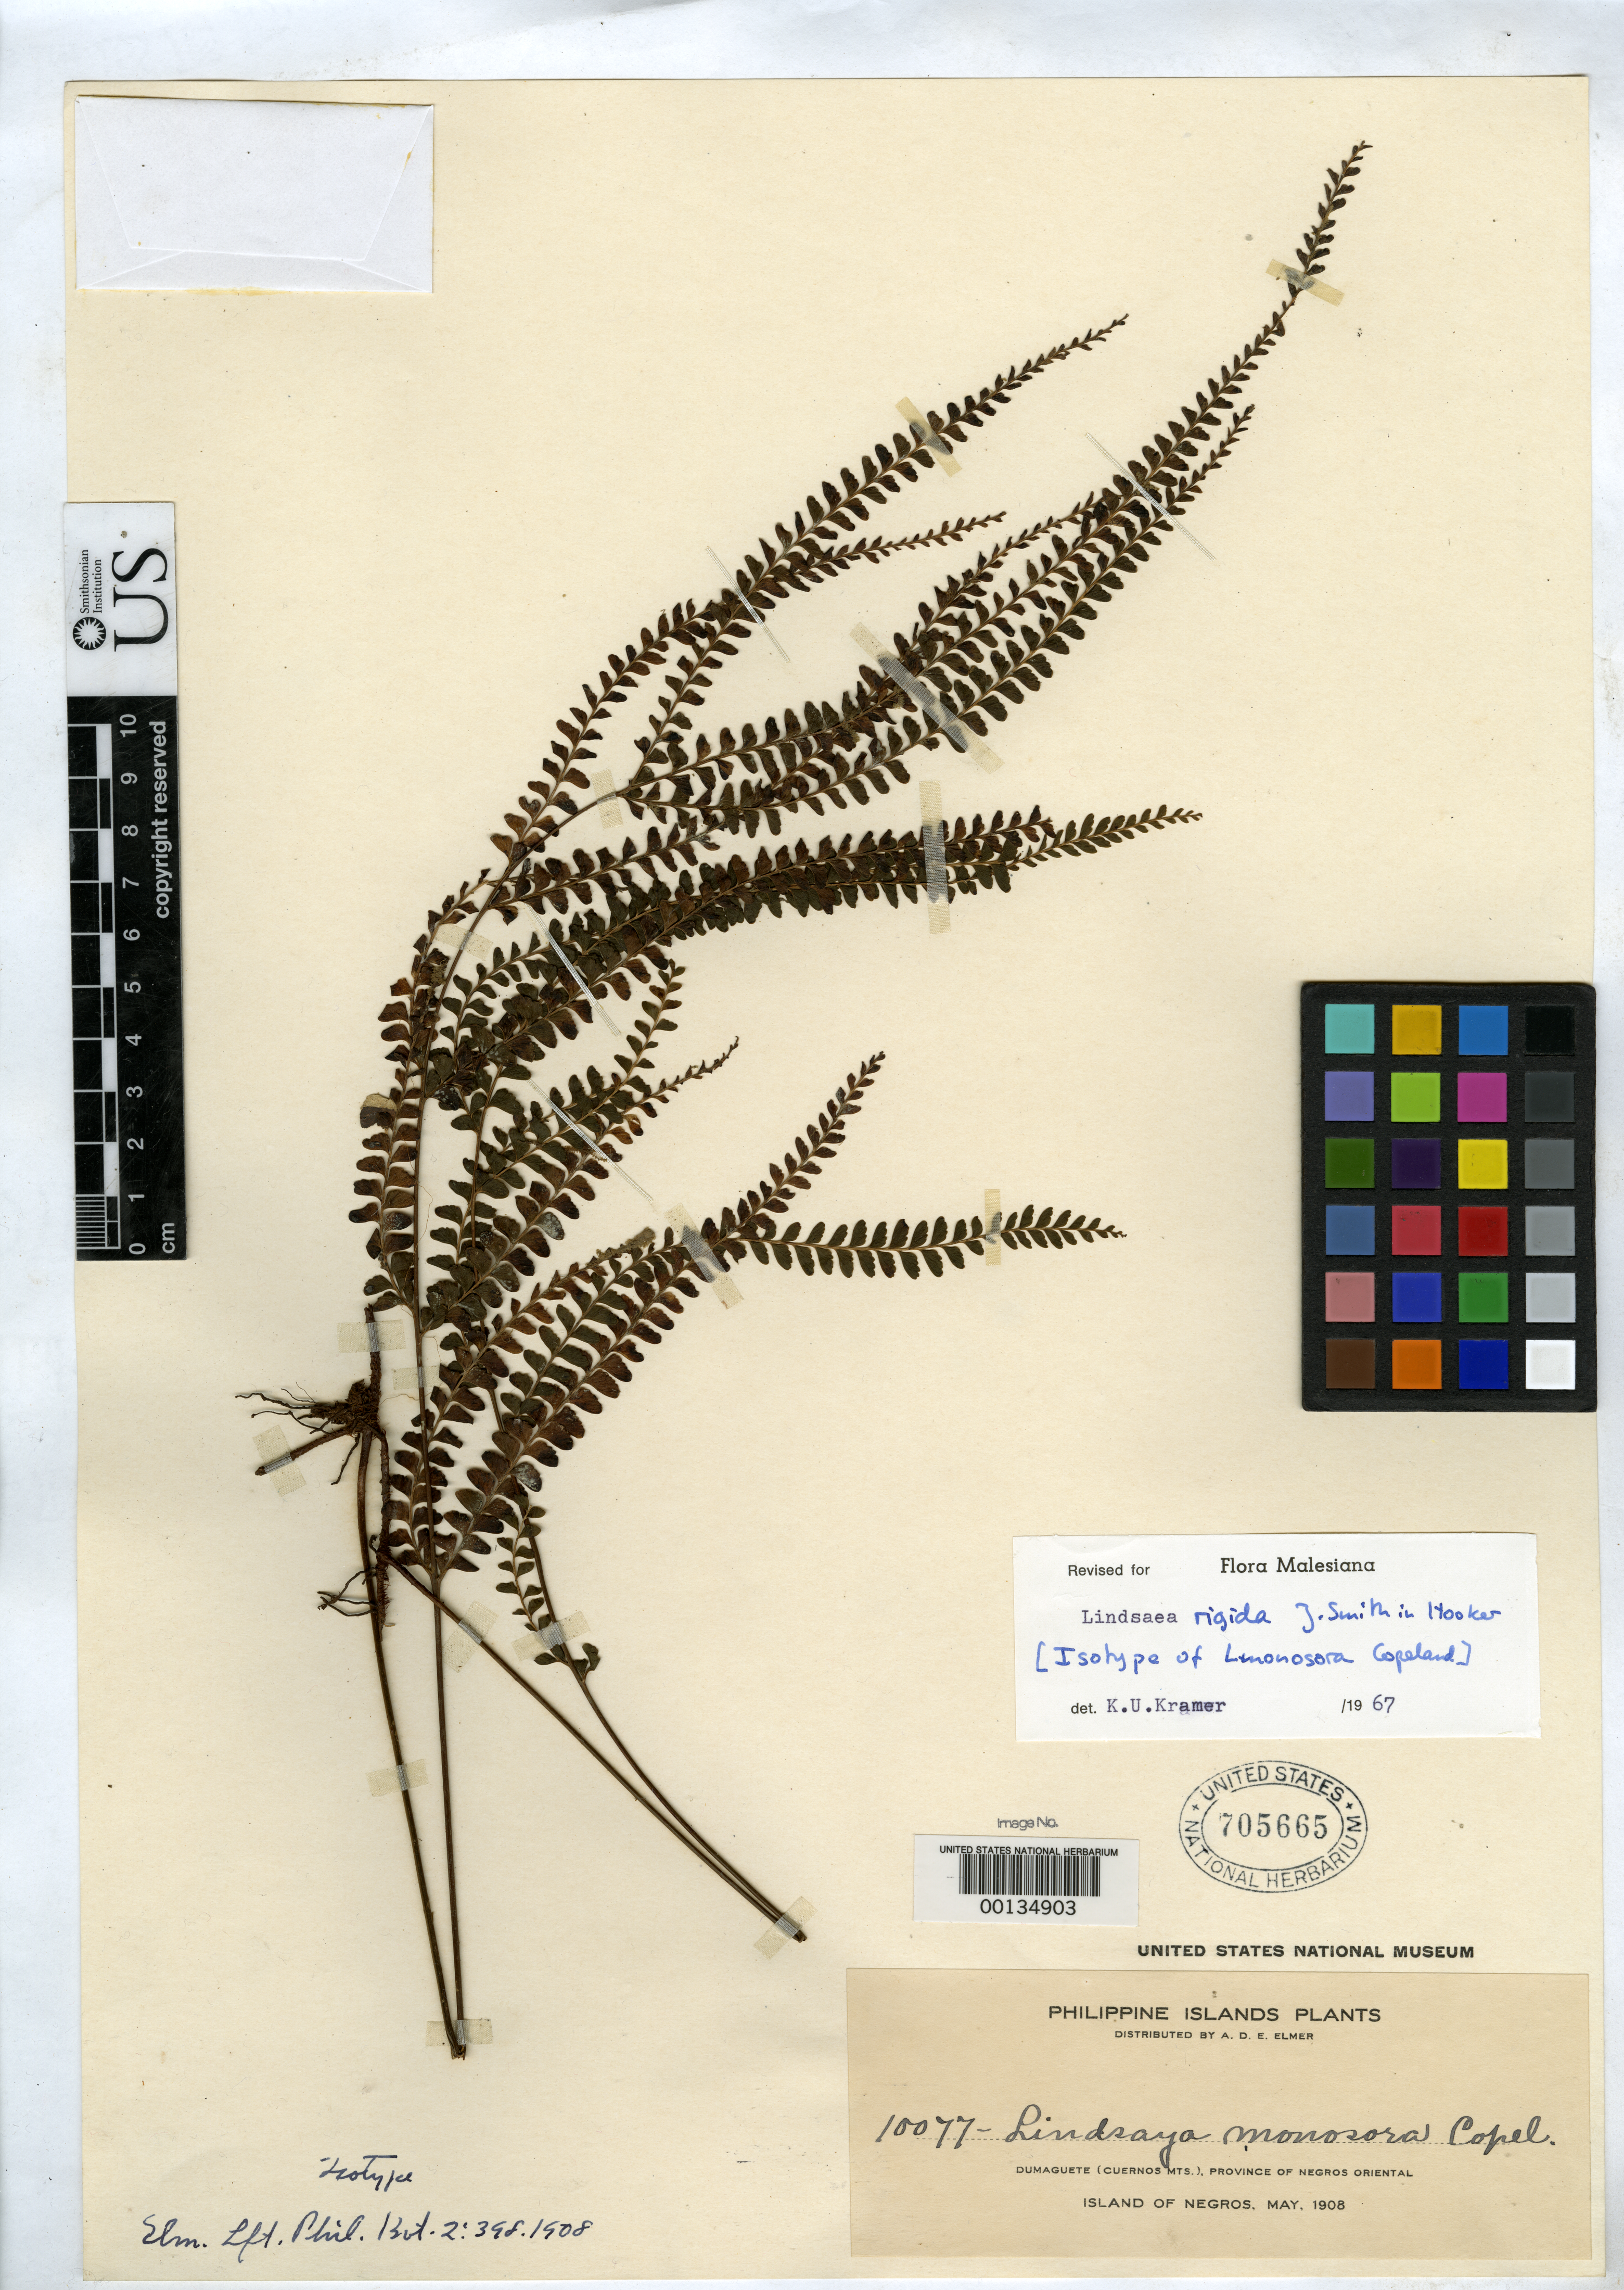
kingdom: Plantae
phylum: Tracheophyta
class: Polypodiopsida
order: Polypodiales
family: Lindsaeaceae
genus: Lindsaea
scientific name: Lindsaea monosora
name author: Copel. in Elmer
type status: Isotype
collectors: A. D. E. Elmer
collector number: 10077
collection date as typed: May 1908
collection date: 1908-05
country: Philippines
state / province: Central Visayas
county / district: Negros Oriental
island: Negros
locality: Dumaguete, Cuernos Mountains.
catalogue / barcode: US 705665